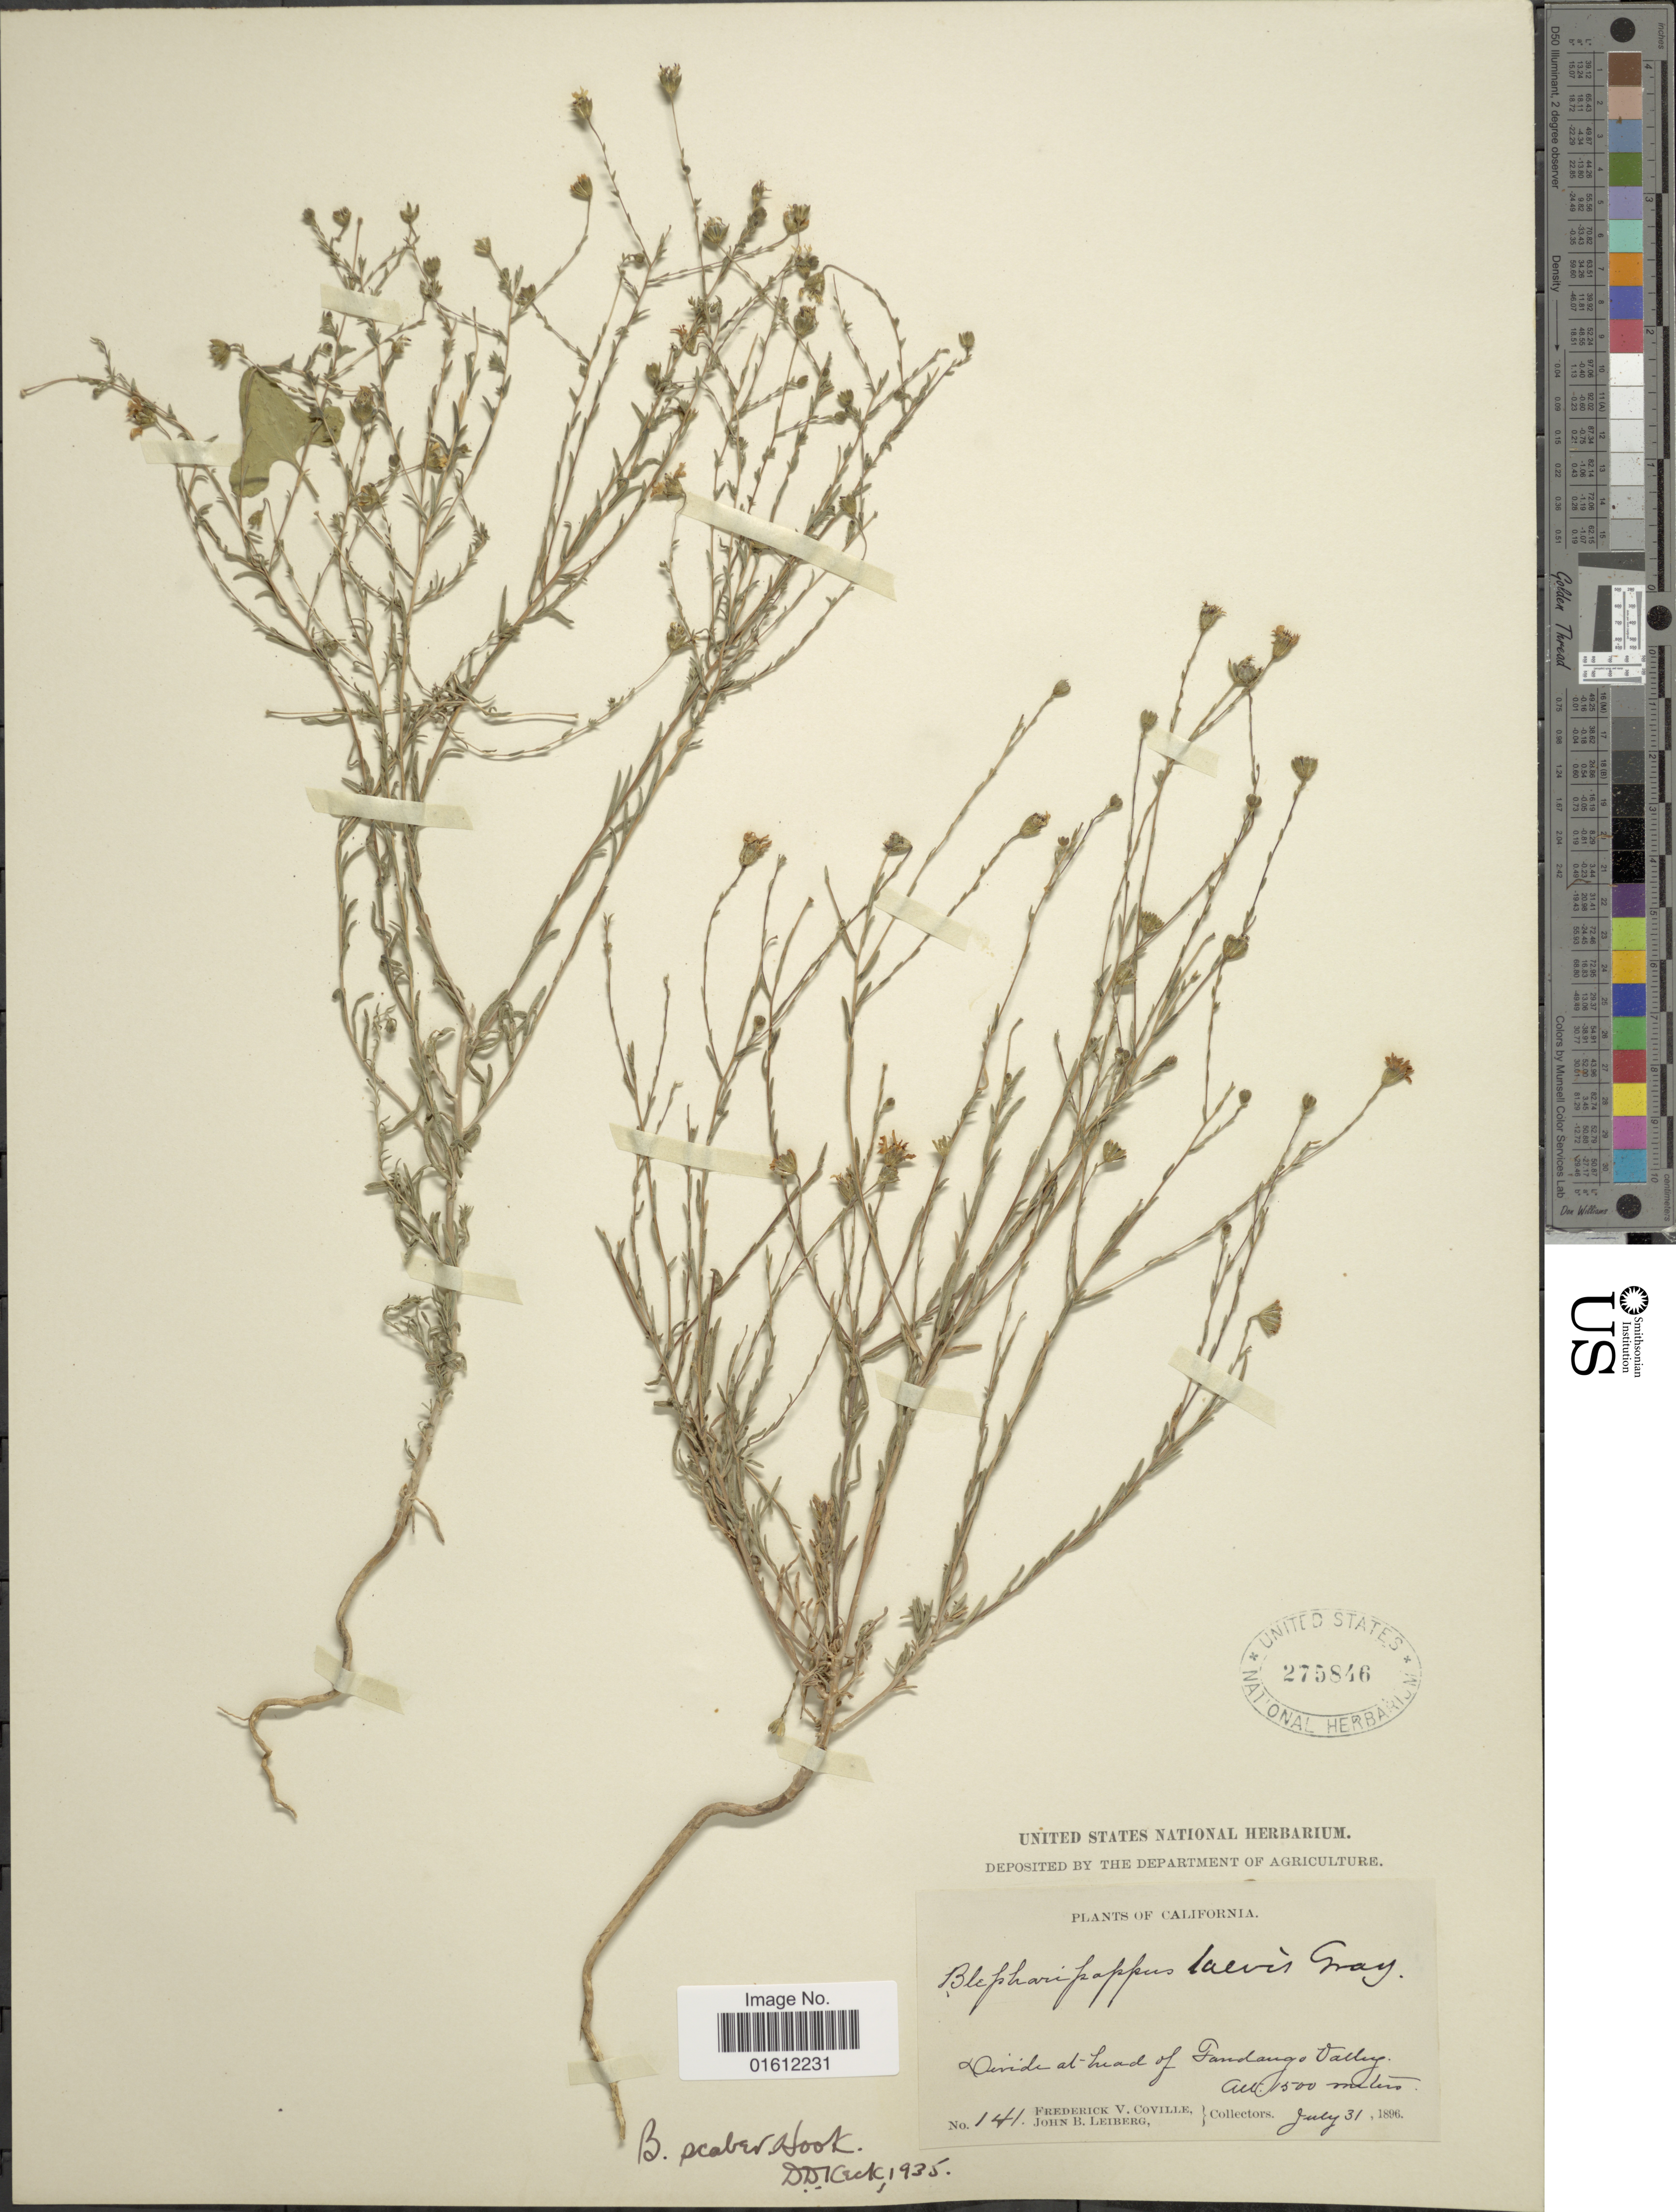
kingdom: Plantae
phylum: Tracheophyta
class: Magnoliopsida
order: Asterales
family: Asteraceae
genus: Blepharipappus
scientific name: Blepharipappus laevis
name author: (A. Gray) A. Gray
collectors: F. V. Coville & J. B. Leiberg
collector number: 141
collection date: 1896-07-31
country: United States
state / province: California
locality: Divide at head of Fandangi Valley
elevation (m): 1500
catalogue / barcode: US 275846